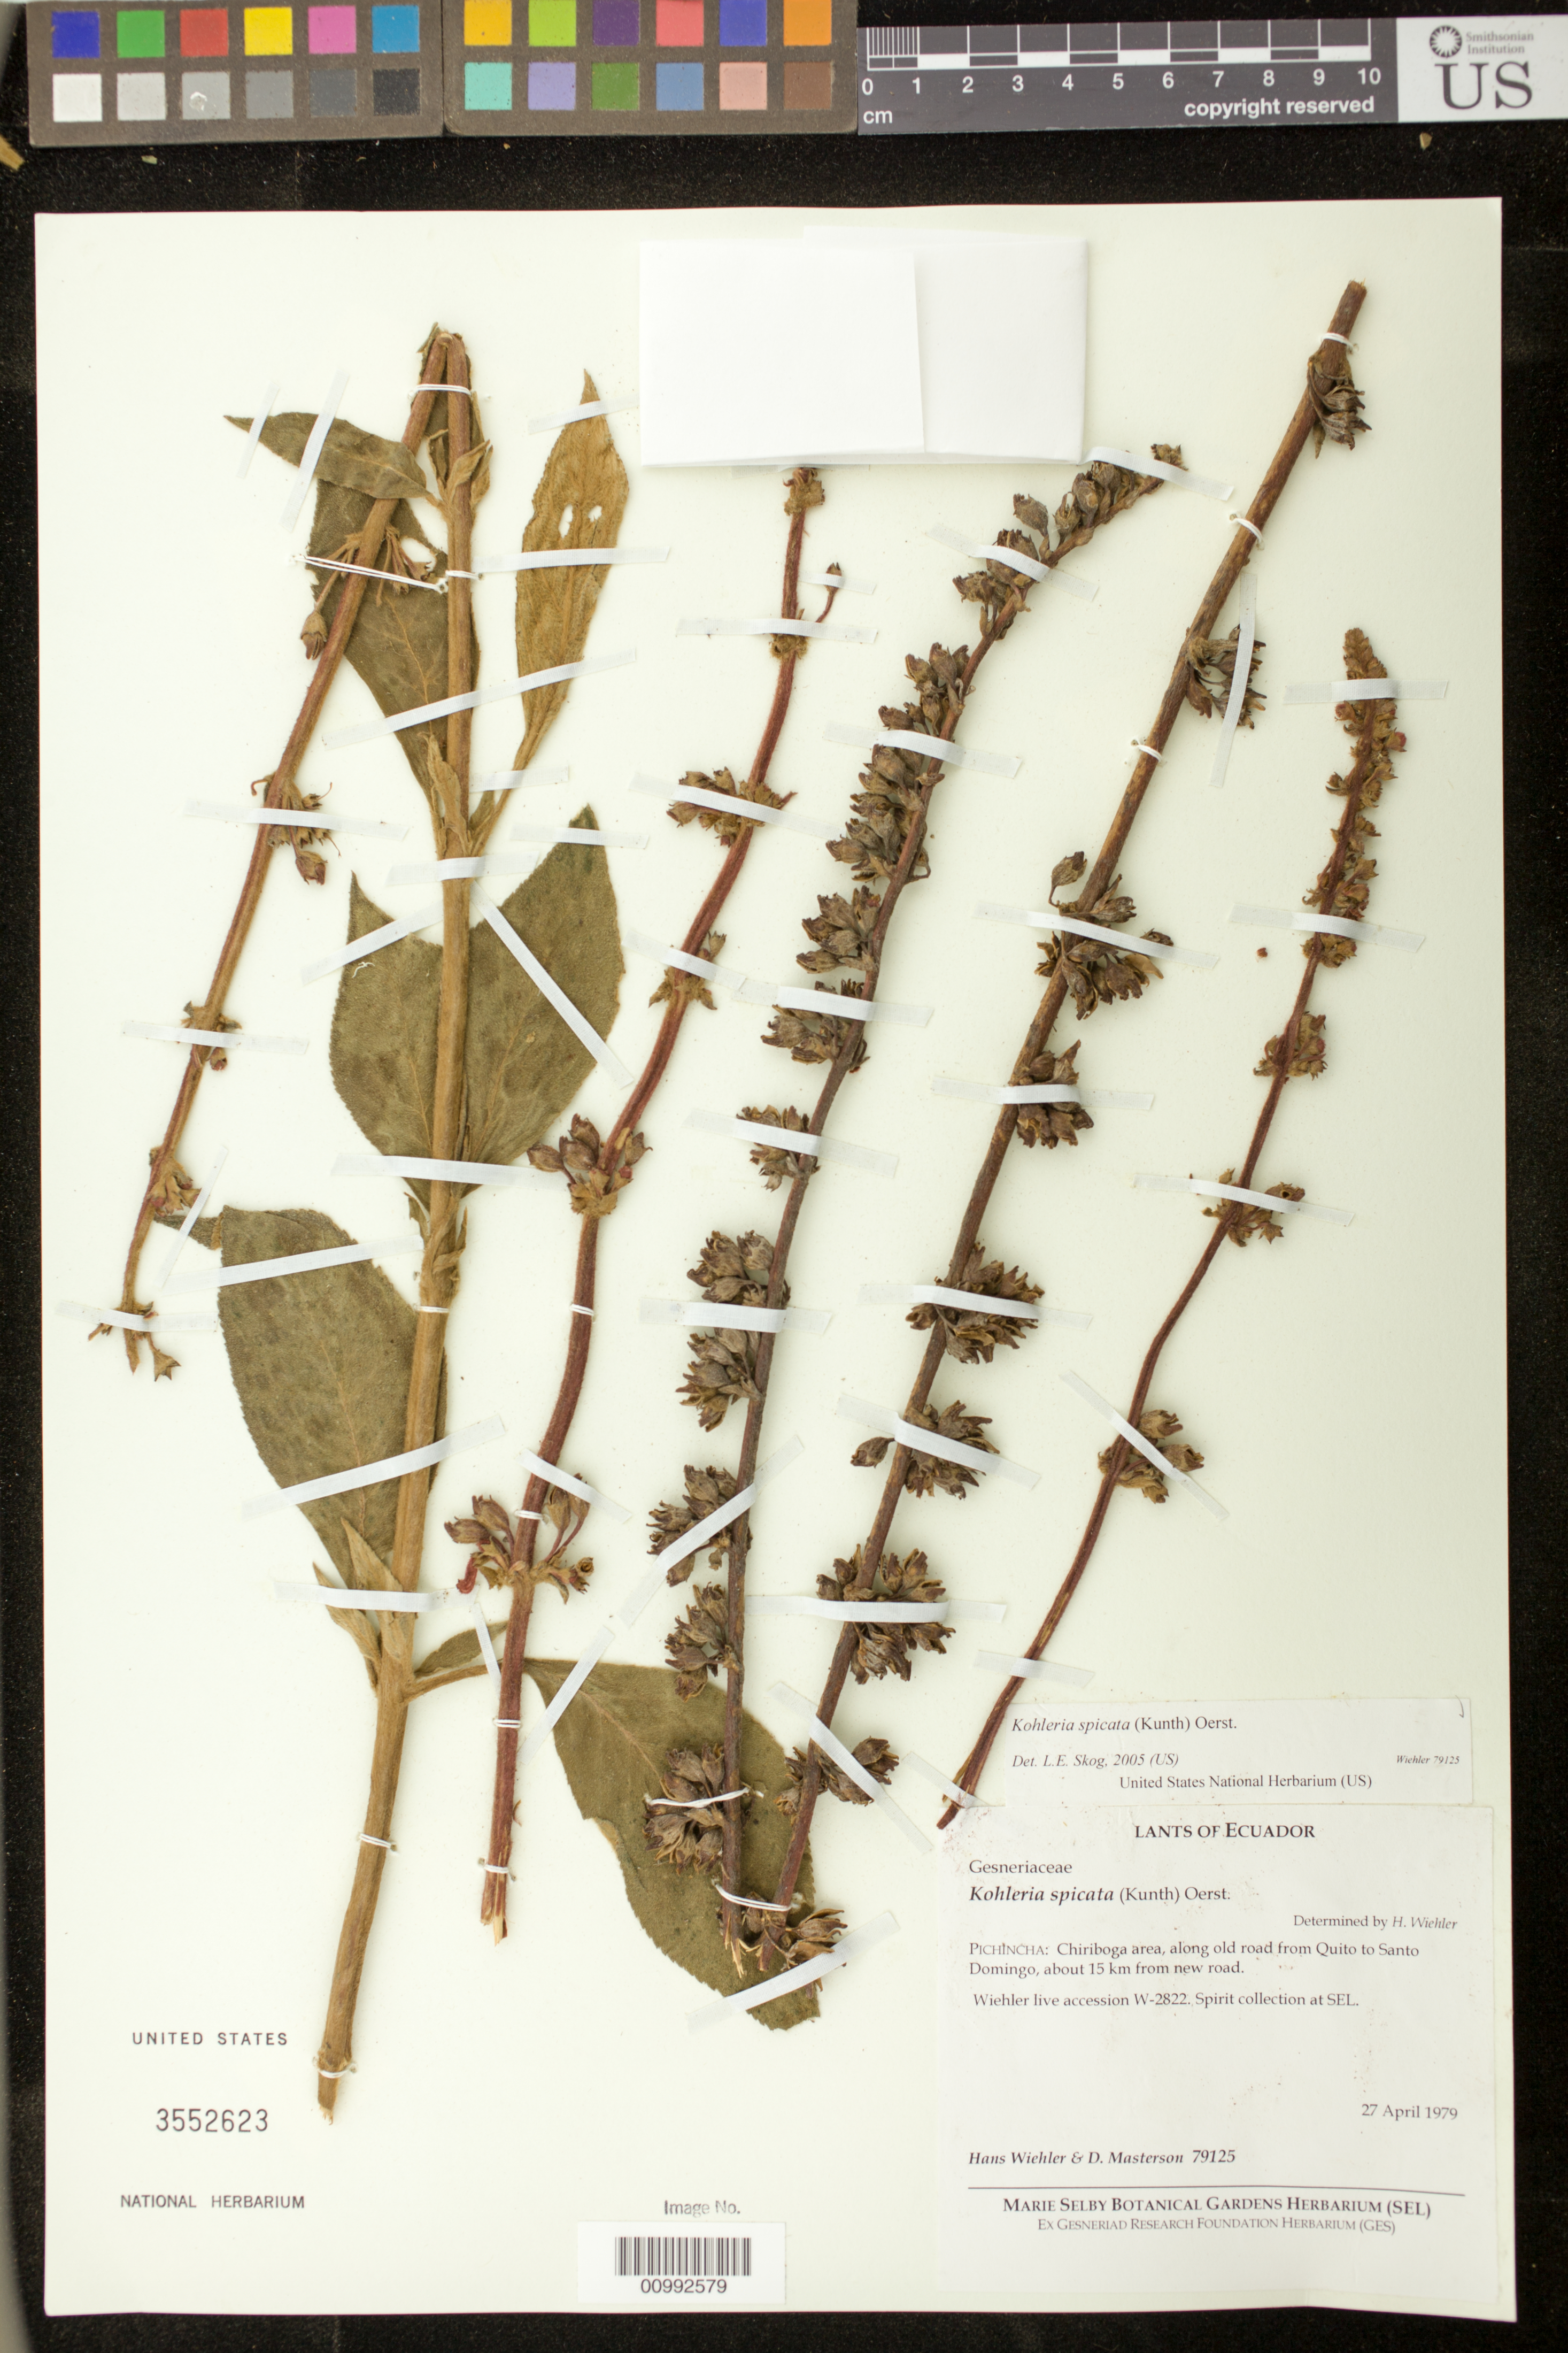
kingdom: Plantae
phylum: Tracheophyta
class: Magnoliopsida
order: Lamiales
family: Gesneriaceae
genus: Kohleria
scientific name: Kohleria spicata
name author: (Kunth) Oerst.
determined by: Skog, Laurence E.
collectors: H. J. Wiehler & D. Masterson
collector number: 79125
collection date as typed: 27 Apr 1979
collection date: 1979-04-27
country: Ecuador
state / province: Pichincha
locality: Pichincha: Chiriboga area, along old road from Quito to Santo Domingo, about 15 km from new road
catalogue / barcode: US 3552623